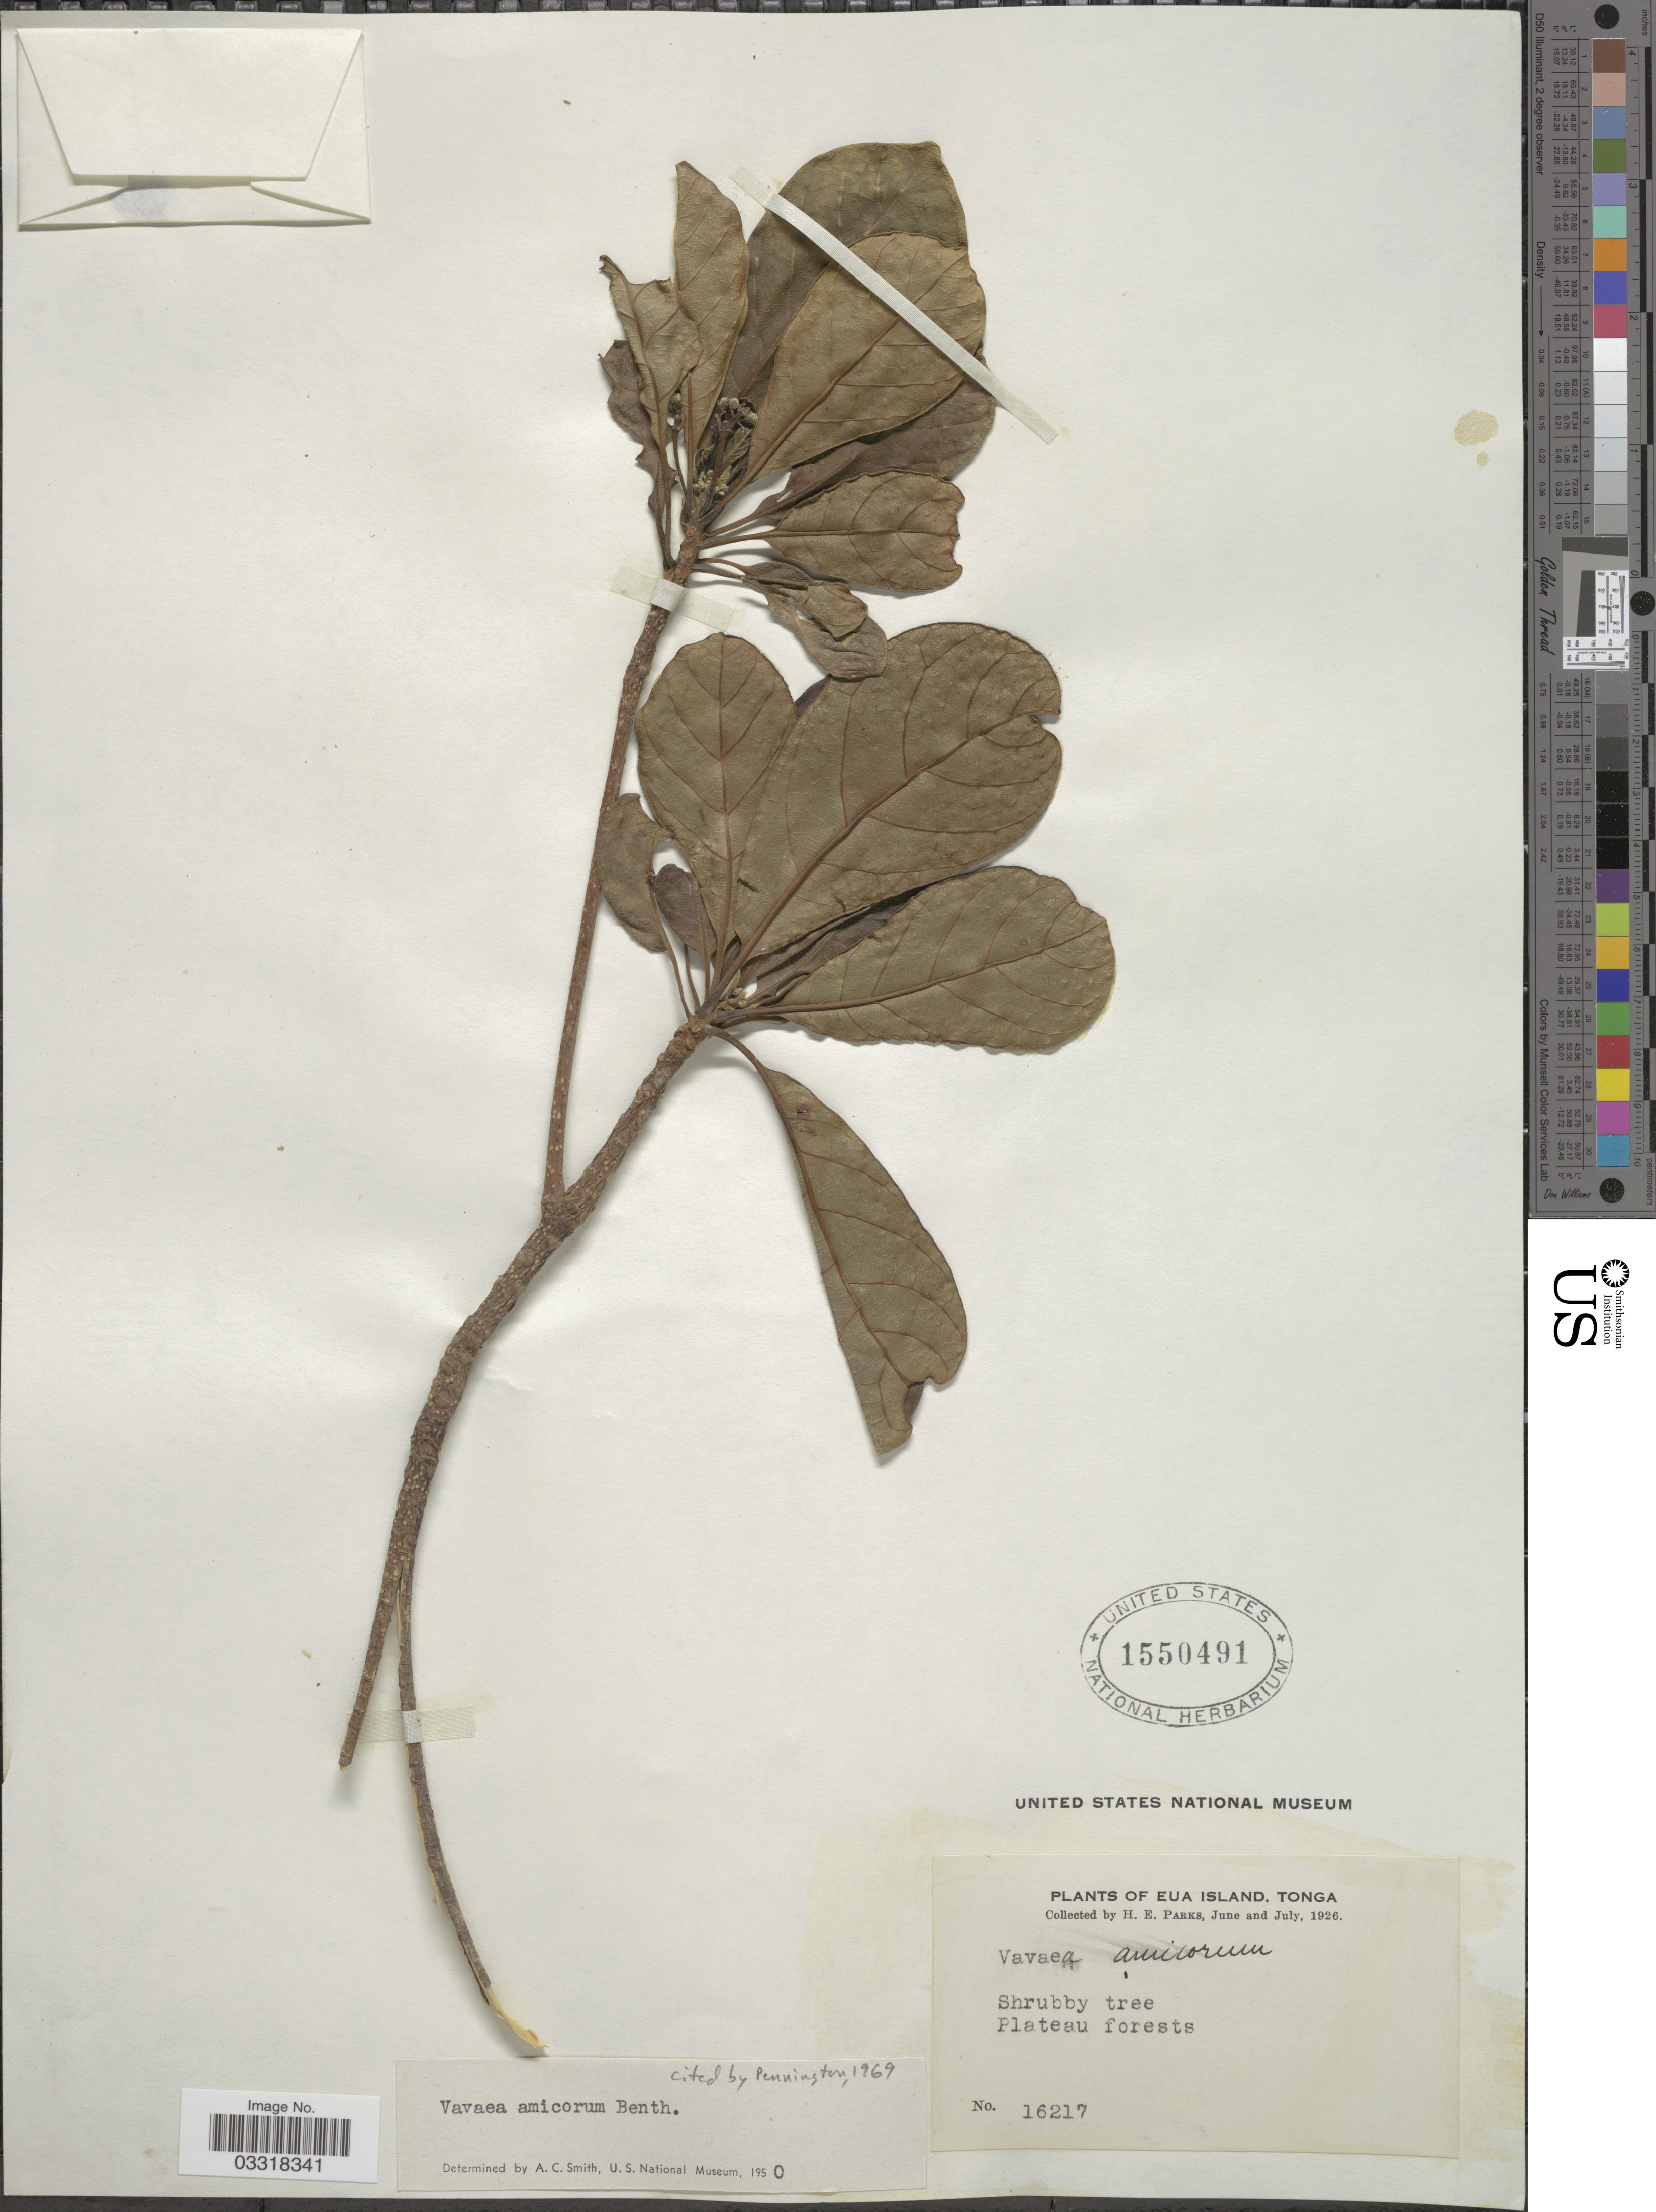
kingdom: Plantae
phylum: Tracheophyta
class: Magnoliopsida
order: Sapindales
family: Meliaceae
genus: Vavaea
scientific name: Vavaea amicorum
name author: Benth.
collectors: H. E. Parks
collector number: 16217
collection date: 1926-06/1926-07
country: Tonga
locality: Eua Island. Plateau forests.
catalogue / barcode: US 1550491